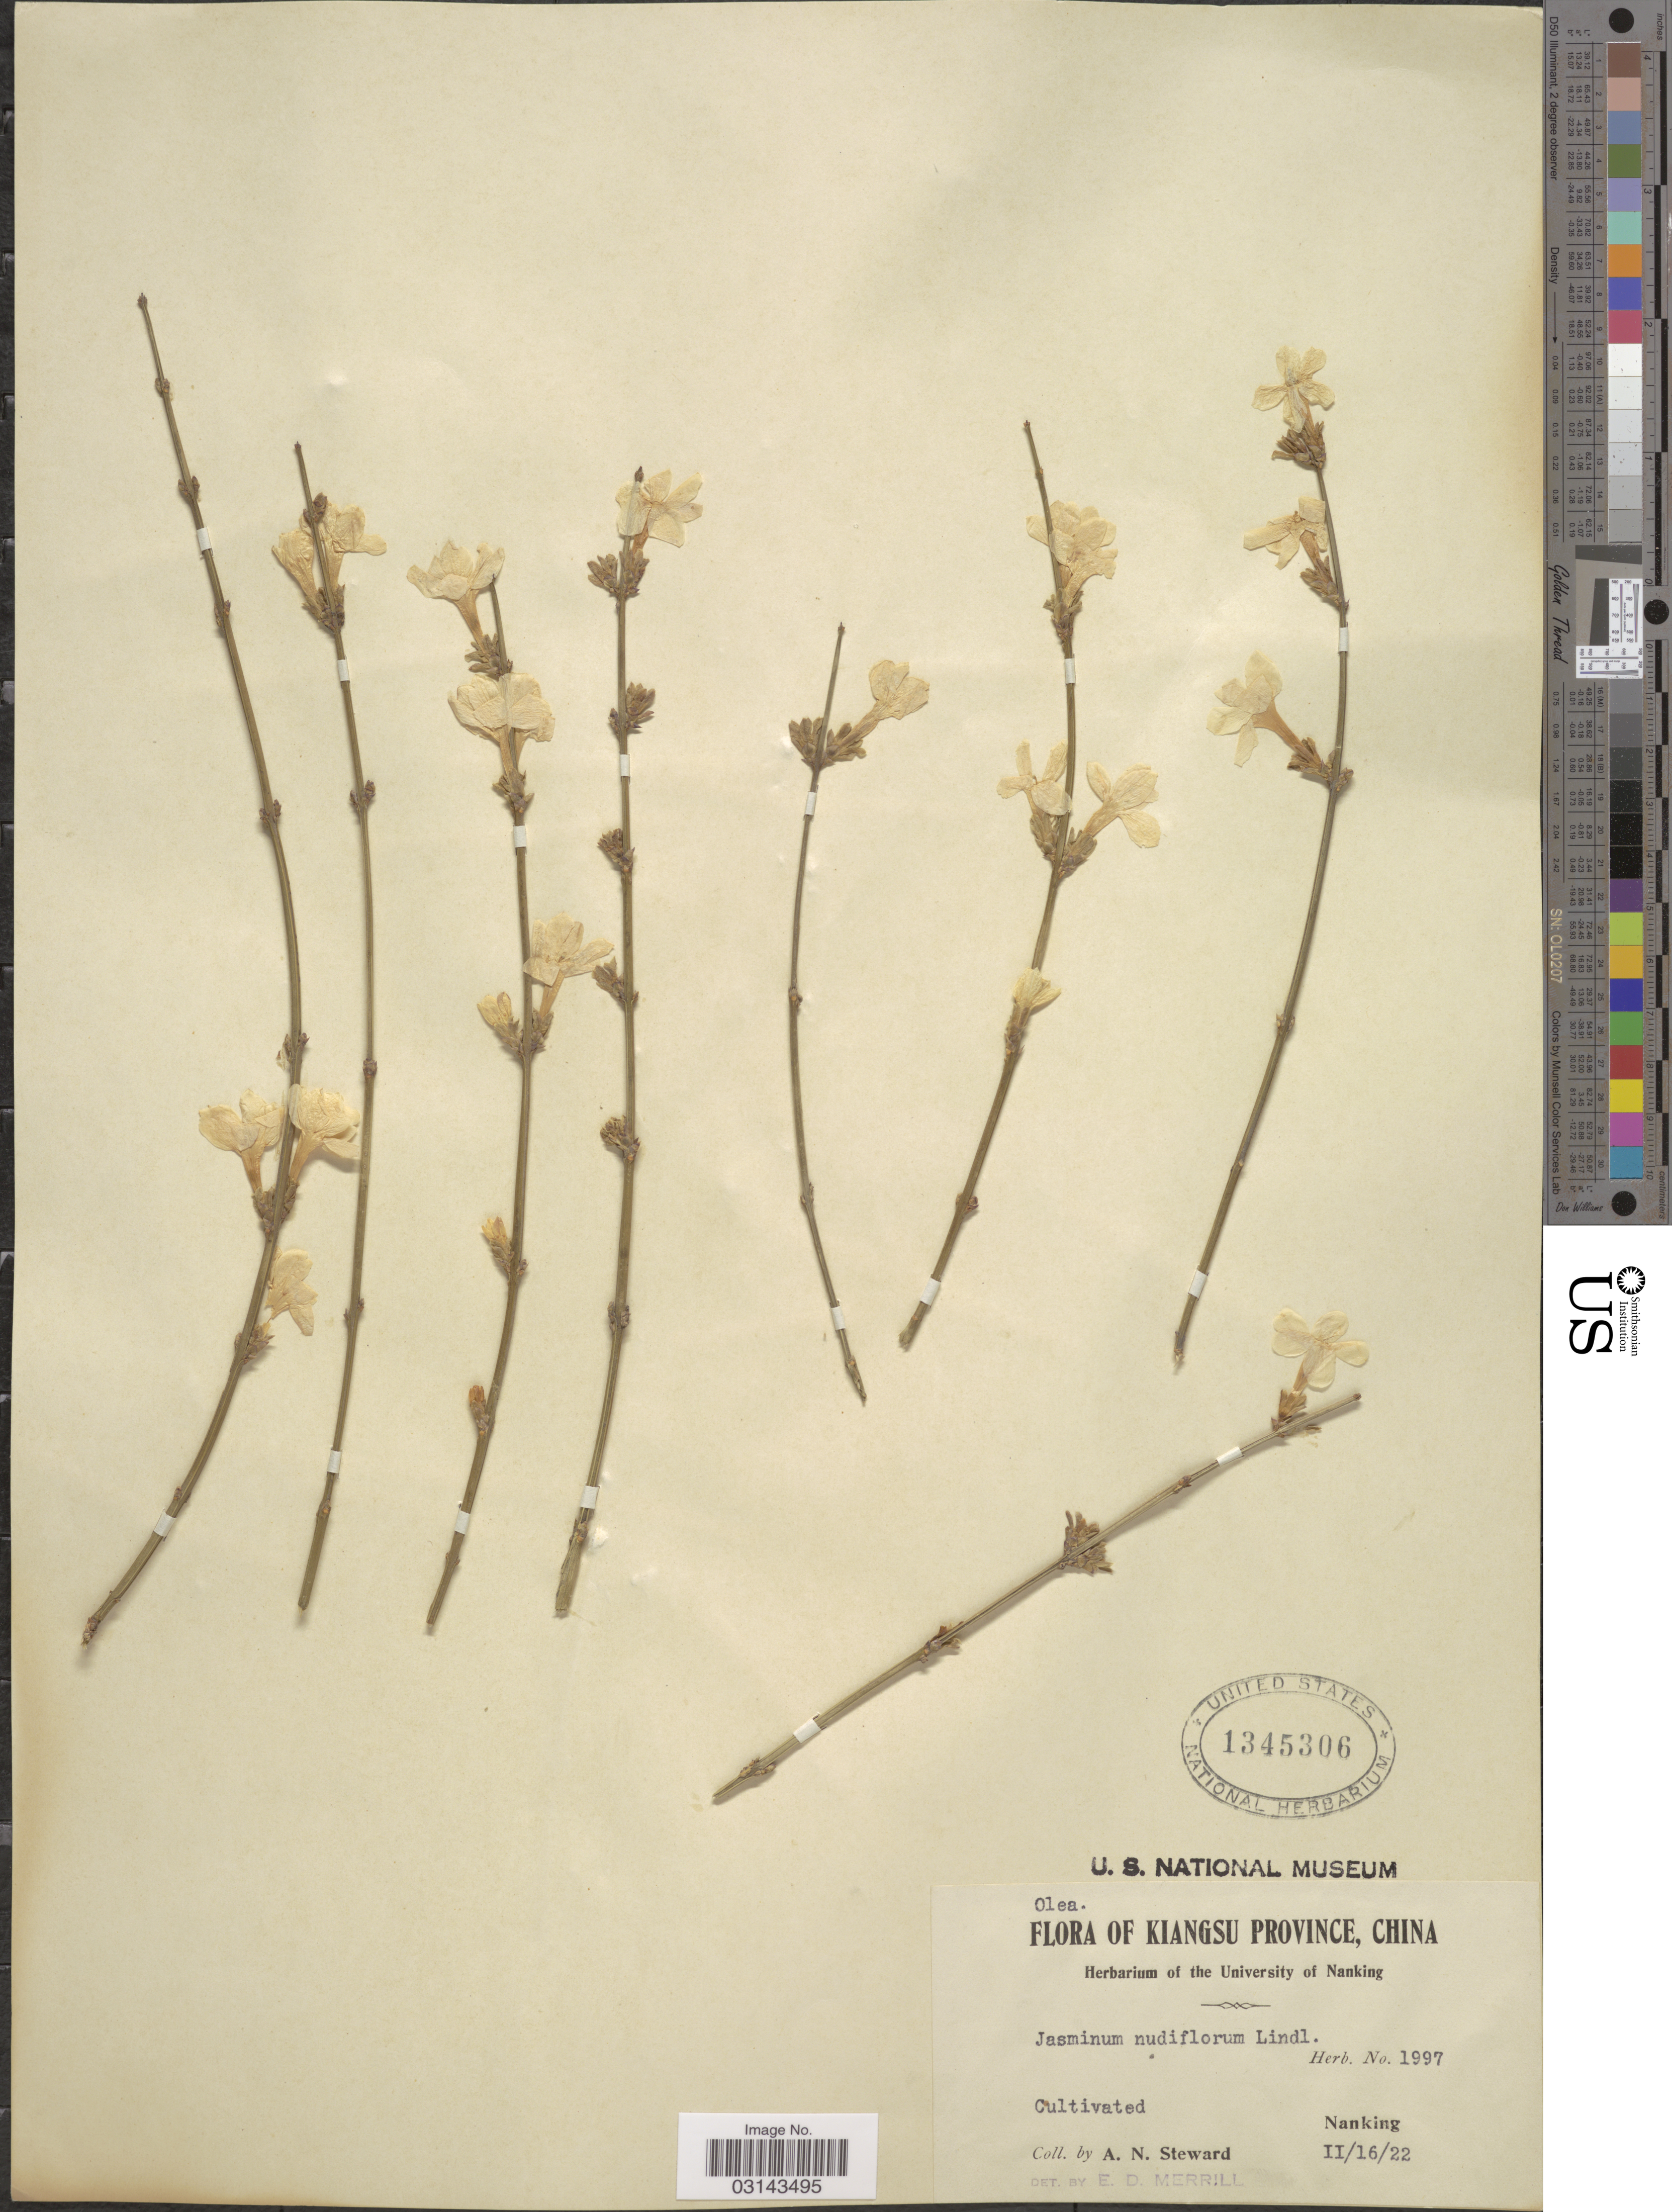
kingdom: Plantae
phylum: Tracheophyta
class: Magnoliopsida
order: Lamiales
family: Oleaceae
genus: Jasminum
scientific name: Jasminum nudiflorum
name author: Lindl.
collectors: A. N. Steward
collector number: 1997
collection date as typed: Transcribed d/m/y: 16/2/22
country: China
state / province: Jiangsu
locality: Kiangsu Province.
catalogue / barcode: US 1345306